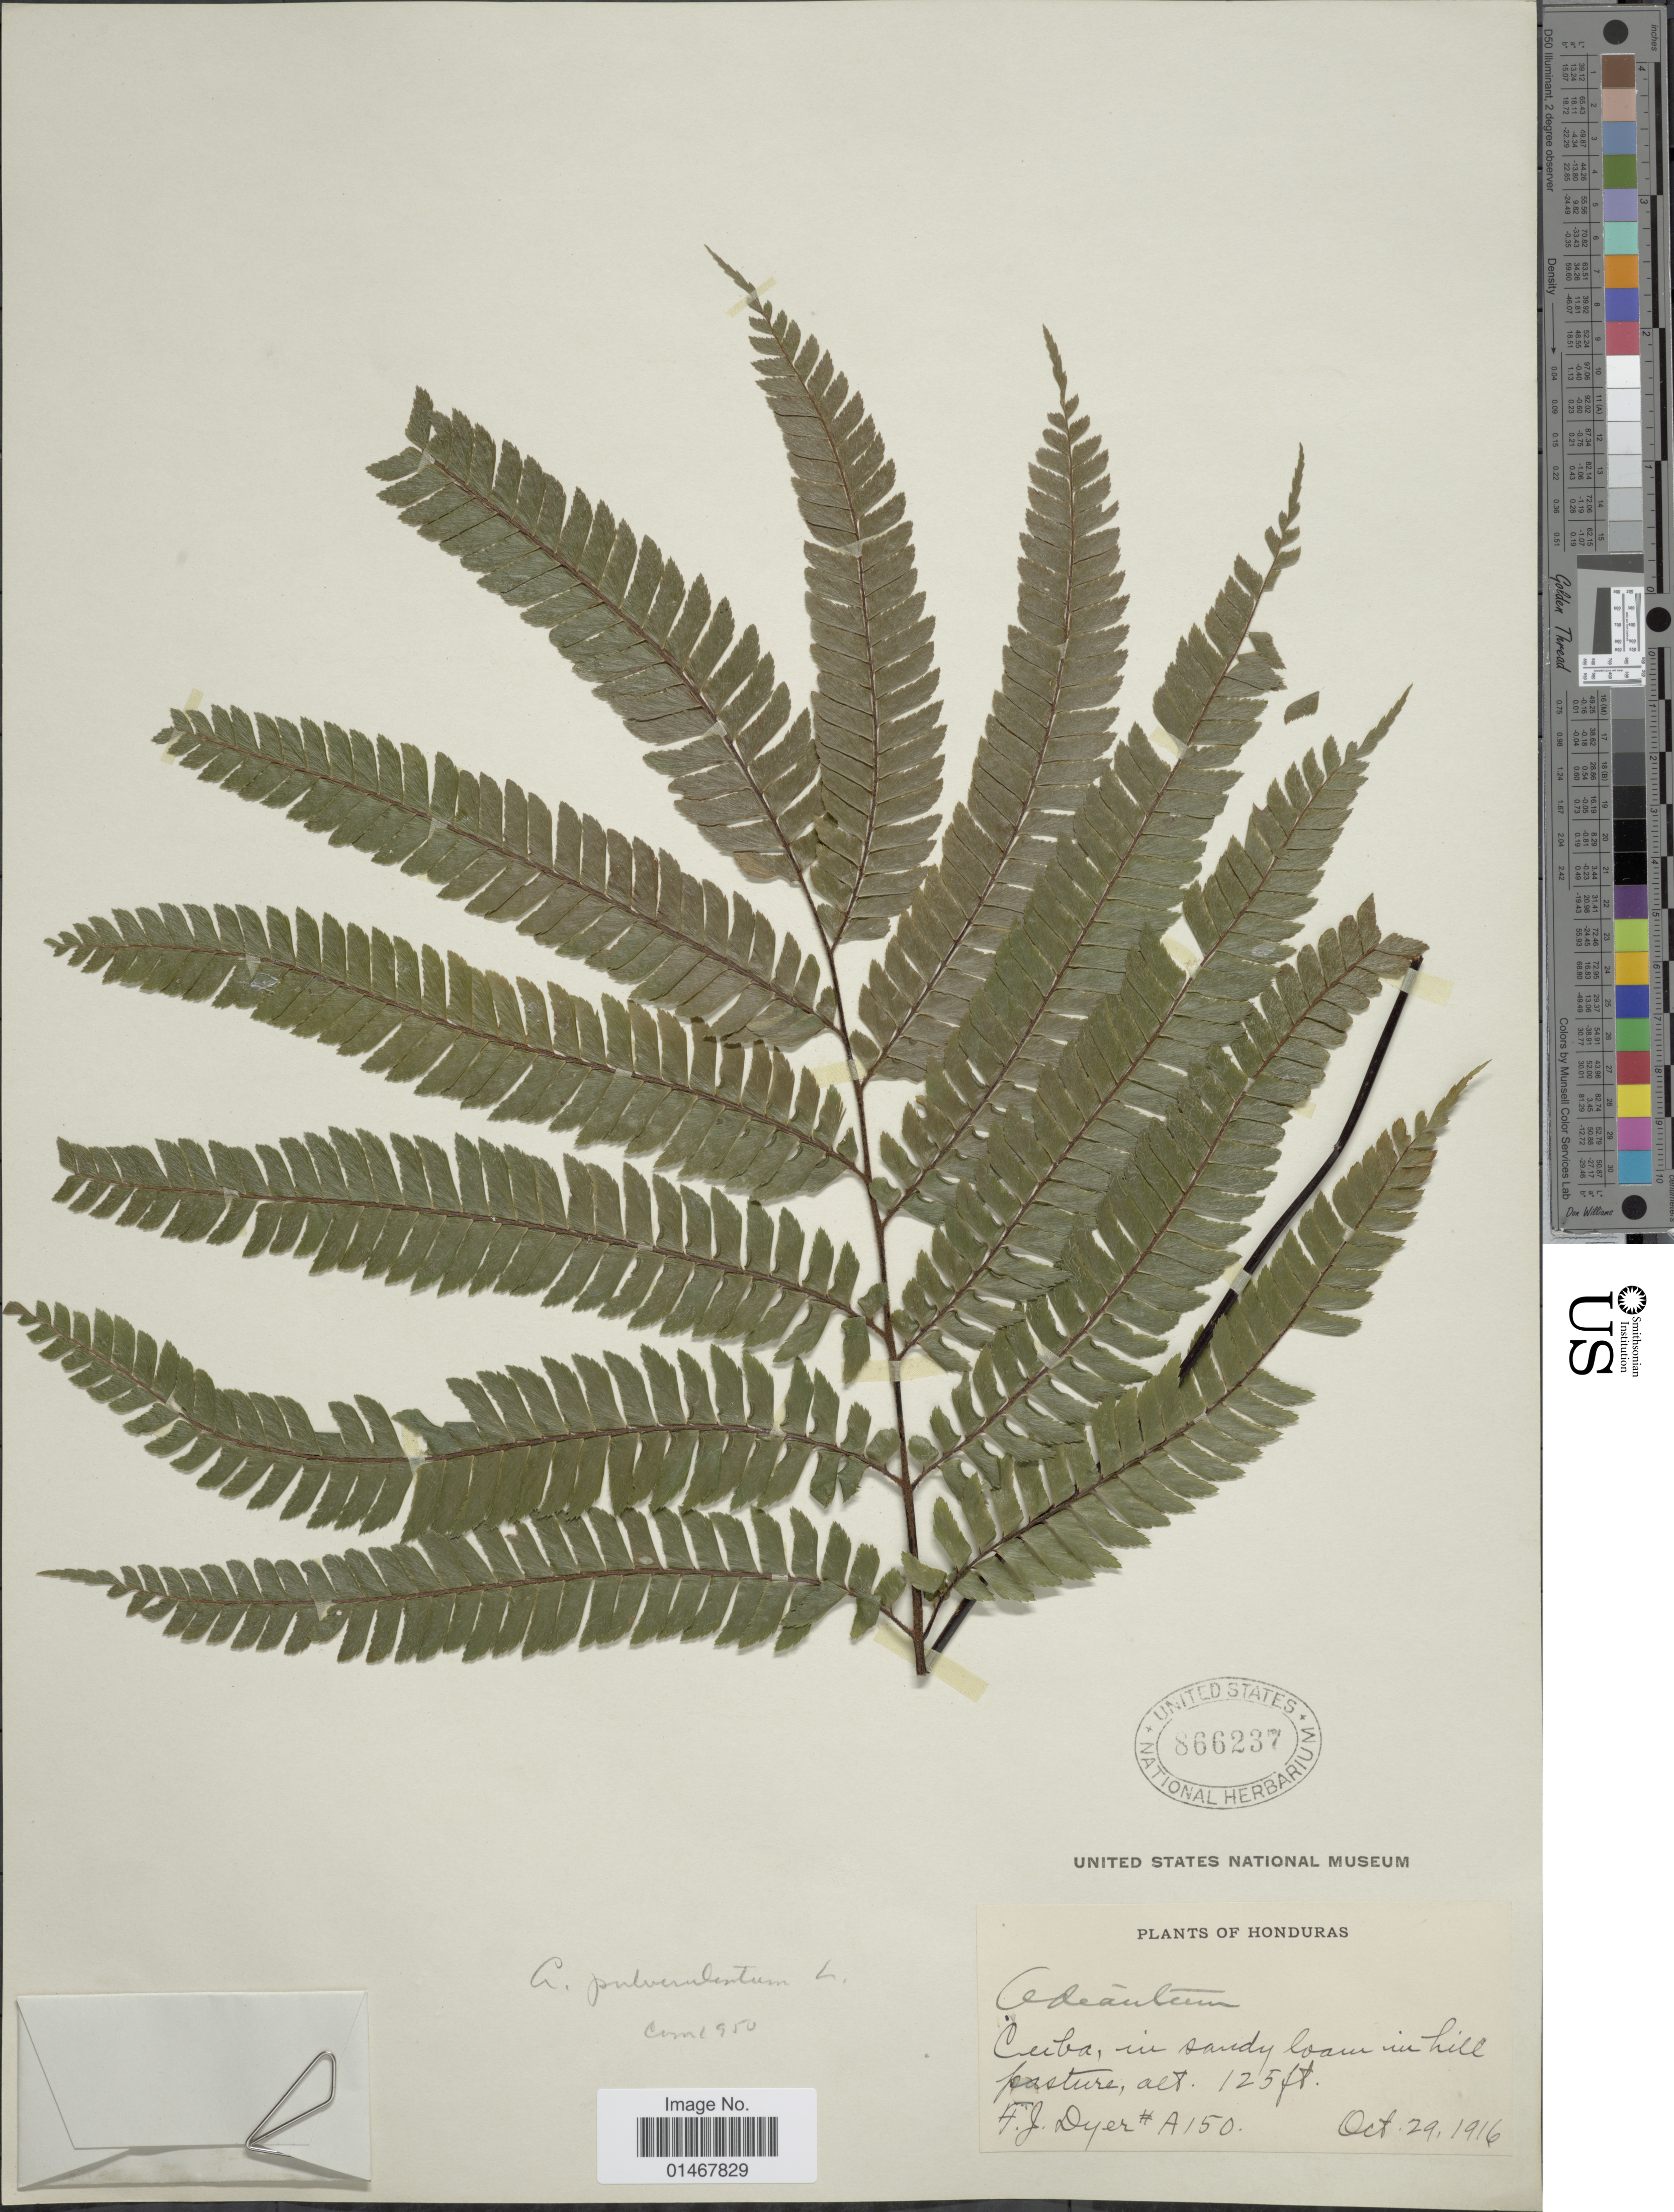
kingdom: Plantae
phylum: Tracheophyta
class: Polypodiopsida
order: Polypodiales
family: Pteridaceae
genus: Adiantum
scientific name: Adiantum pulverulentum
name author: L.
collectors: F. J. Dyer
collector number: A150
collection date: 1916-10-29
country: Honduras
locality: Ceiba, in sandy loam in hill pasture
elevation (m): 38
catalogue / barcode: US 866237